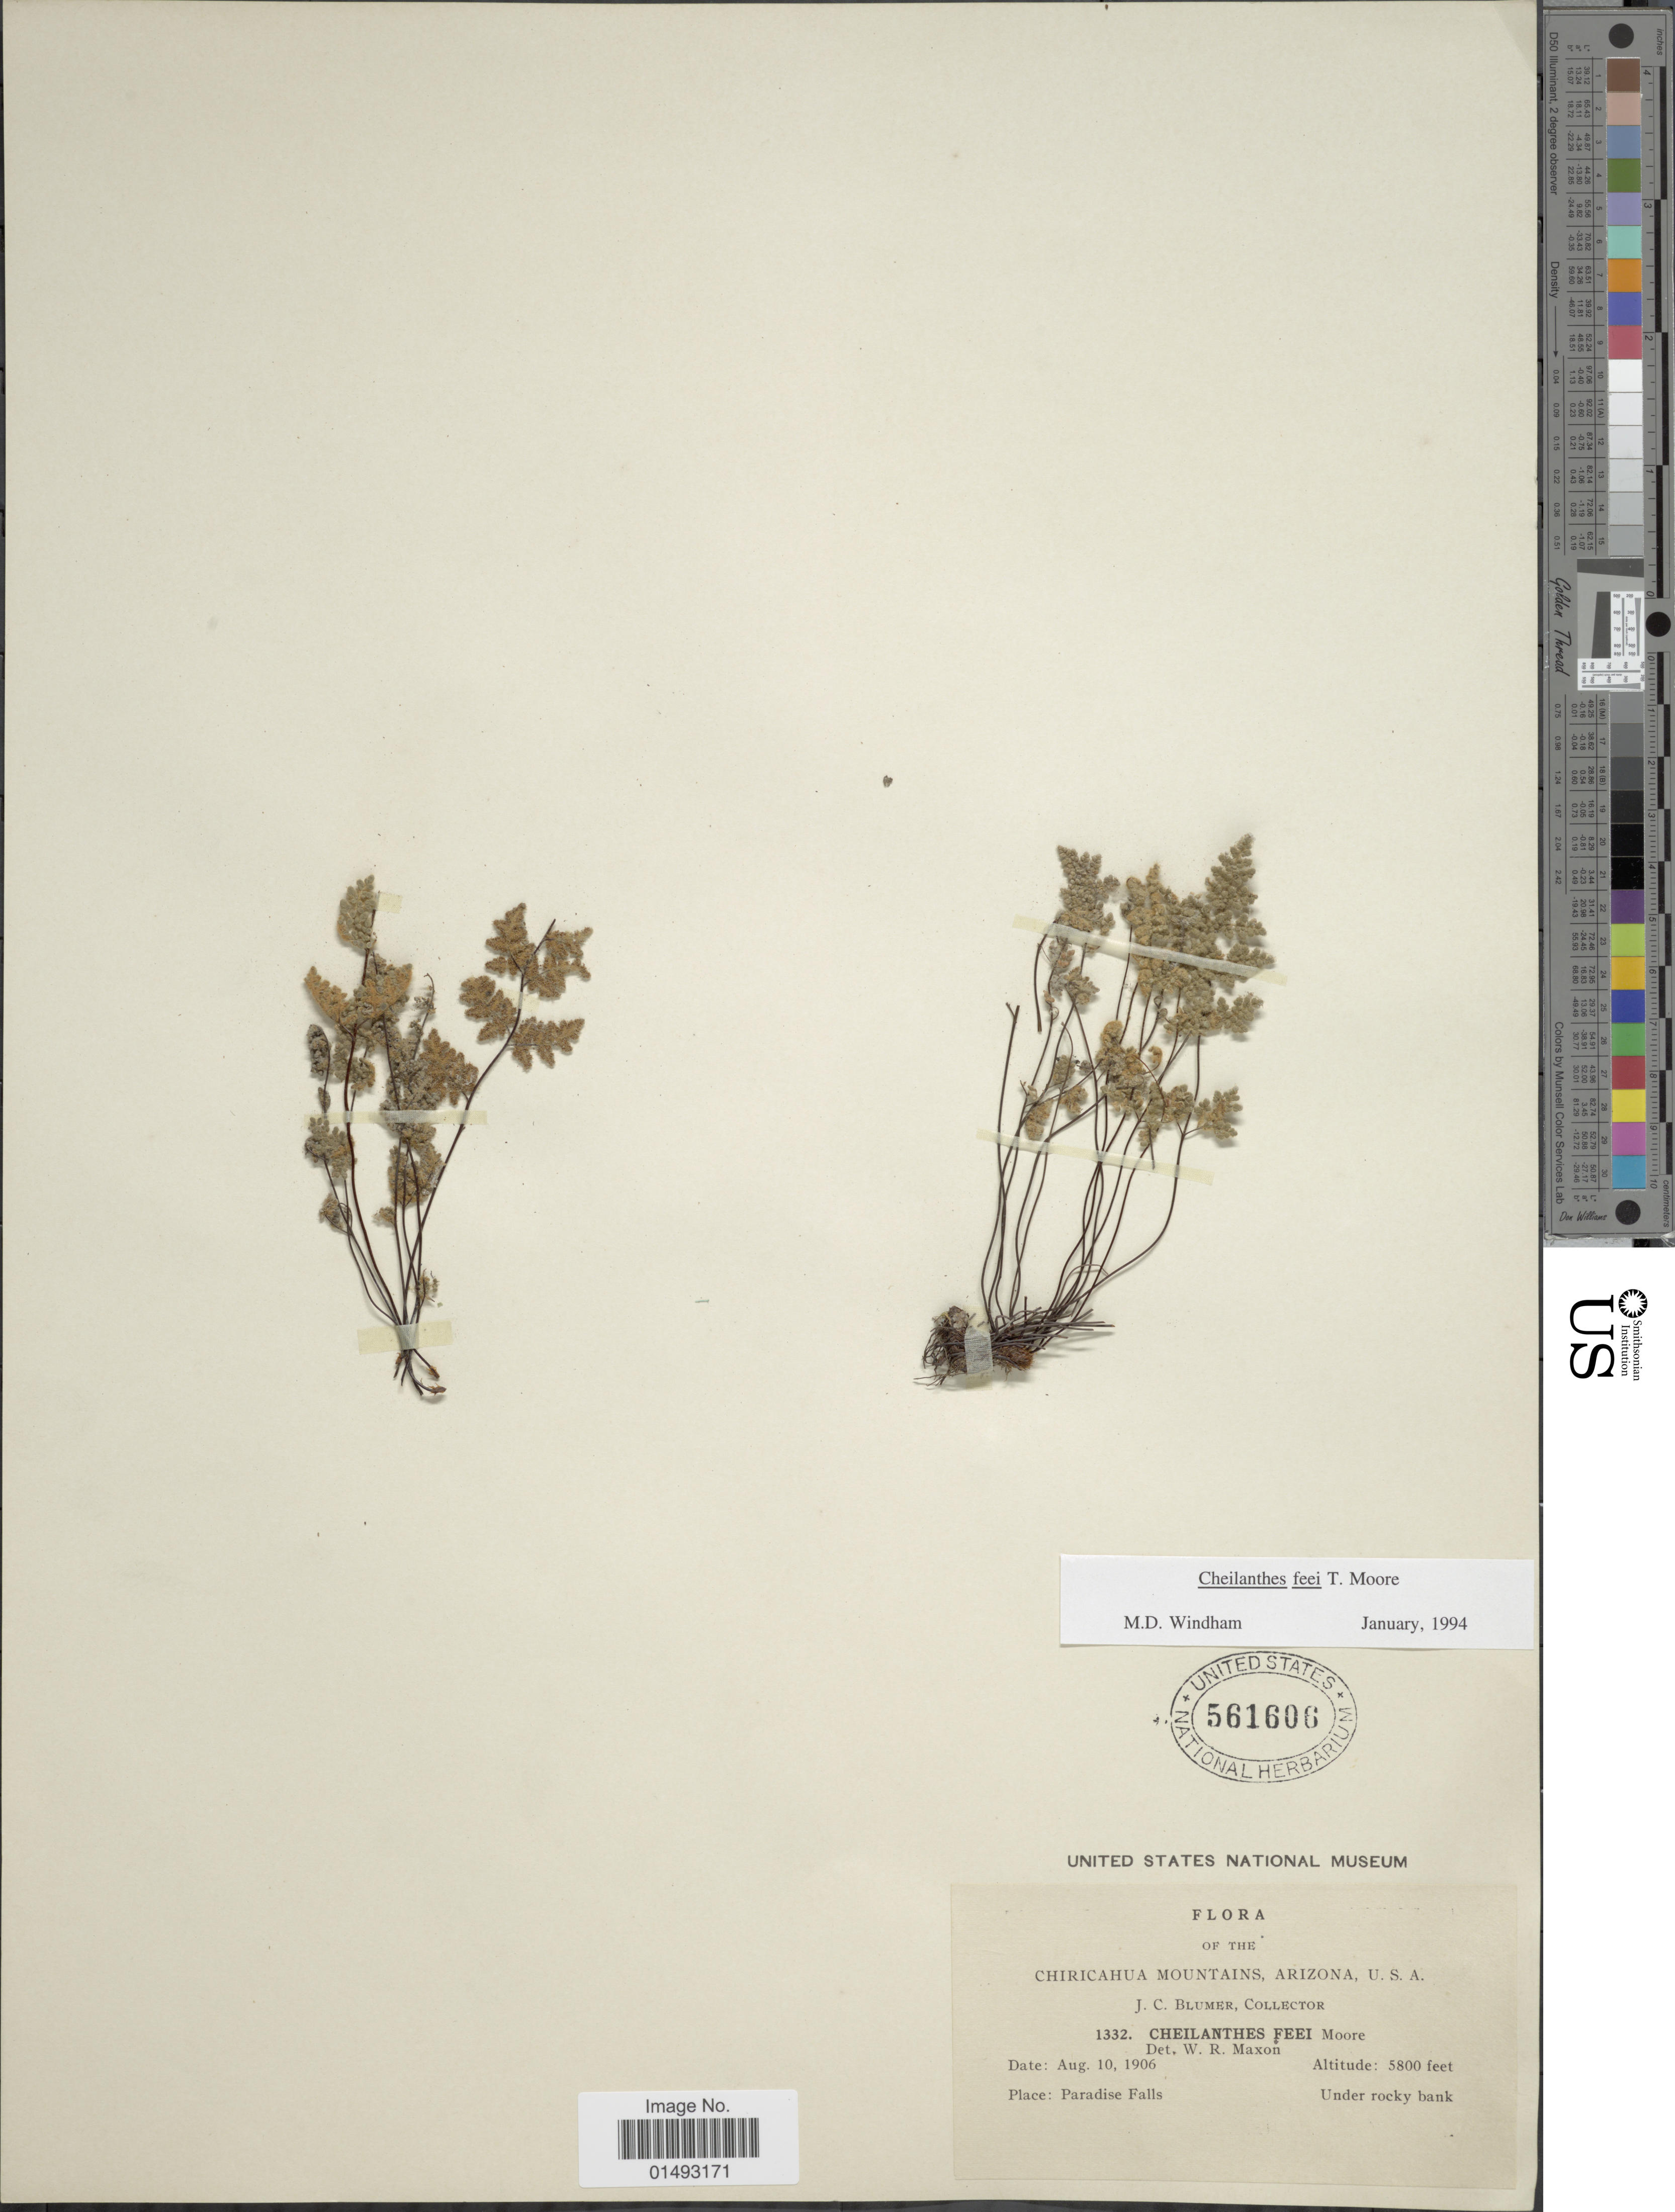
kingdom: Plantae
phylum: Tracheophyta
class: Polypodiopsida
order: Polypodiales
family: Pteridaceae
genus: Myriopteris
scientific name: Myriopteris gracilis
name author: Fée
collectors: J. C. Blumer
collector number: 1332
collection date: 1906-08-10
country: United States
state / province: Arizona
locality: Chiricahua Mountains, Paradise Falls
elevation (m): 1768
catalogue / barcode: US 561606